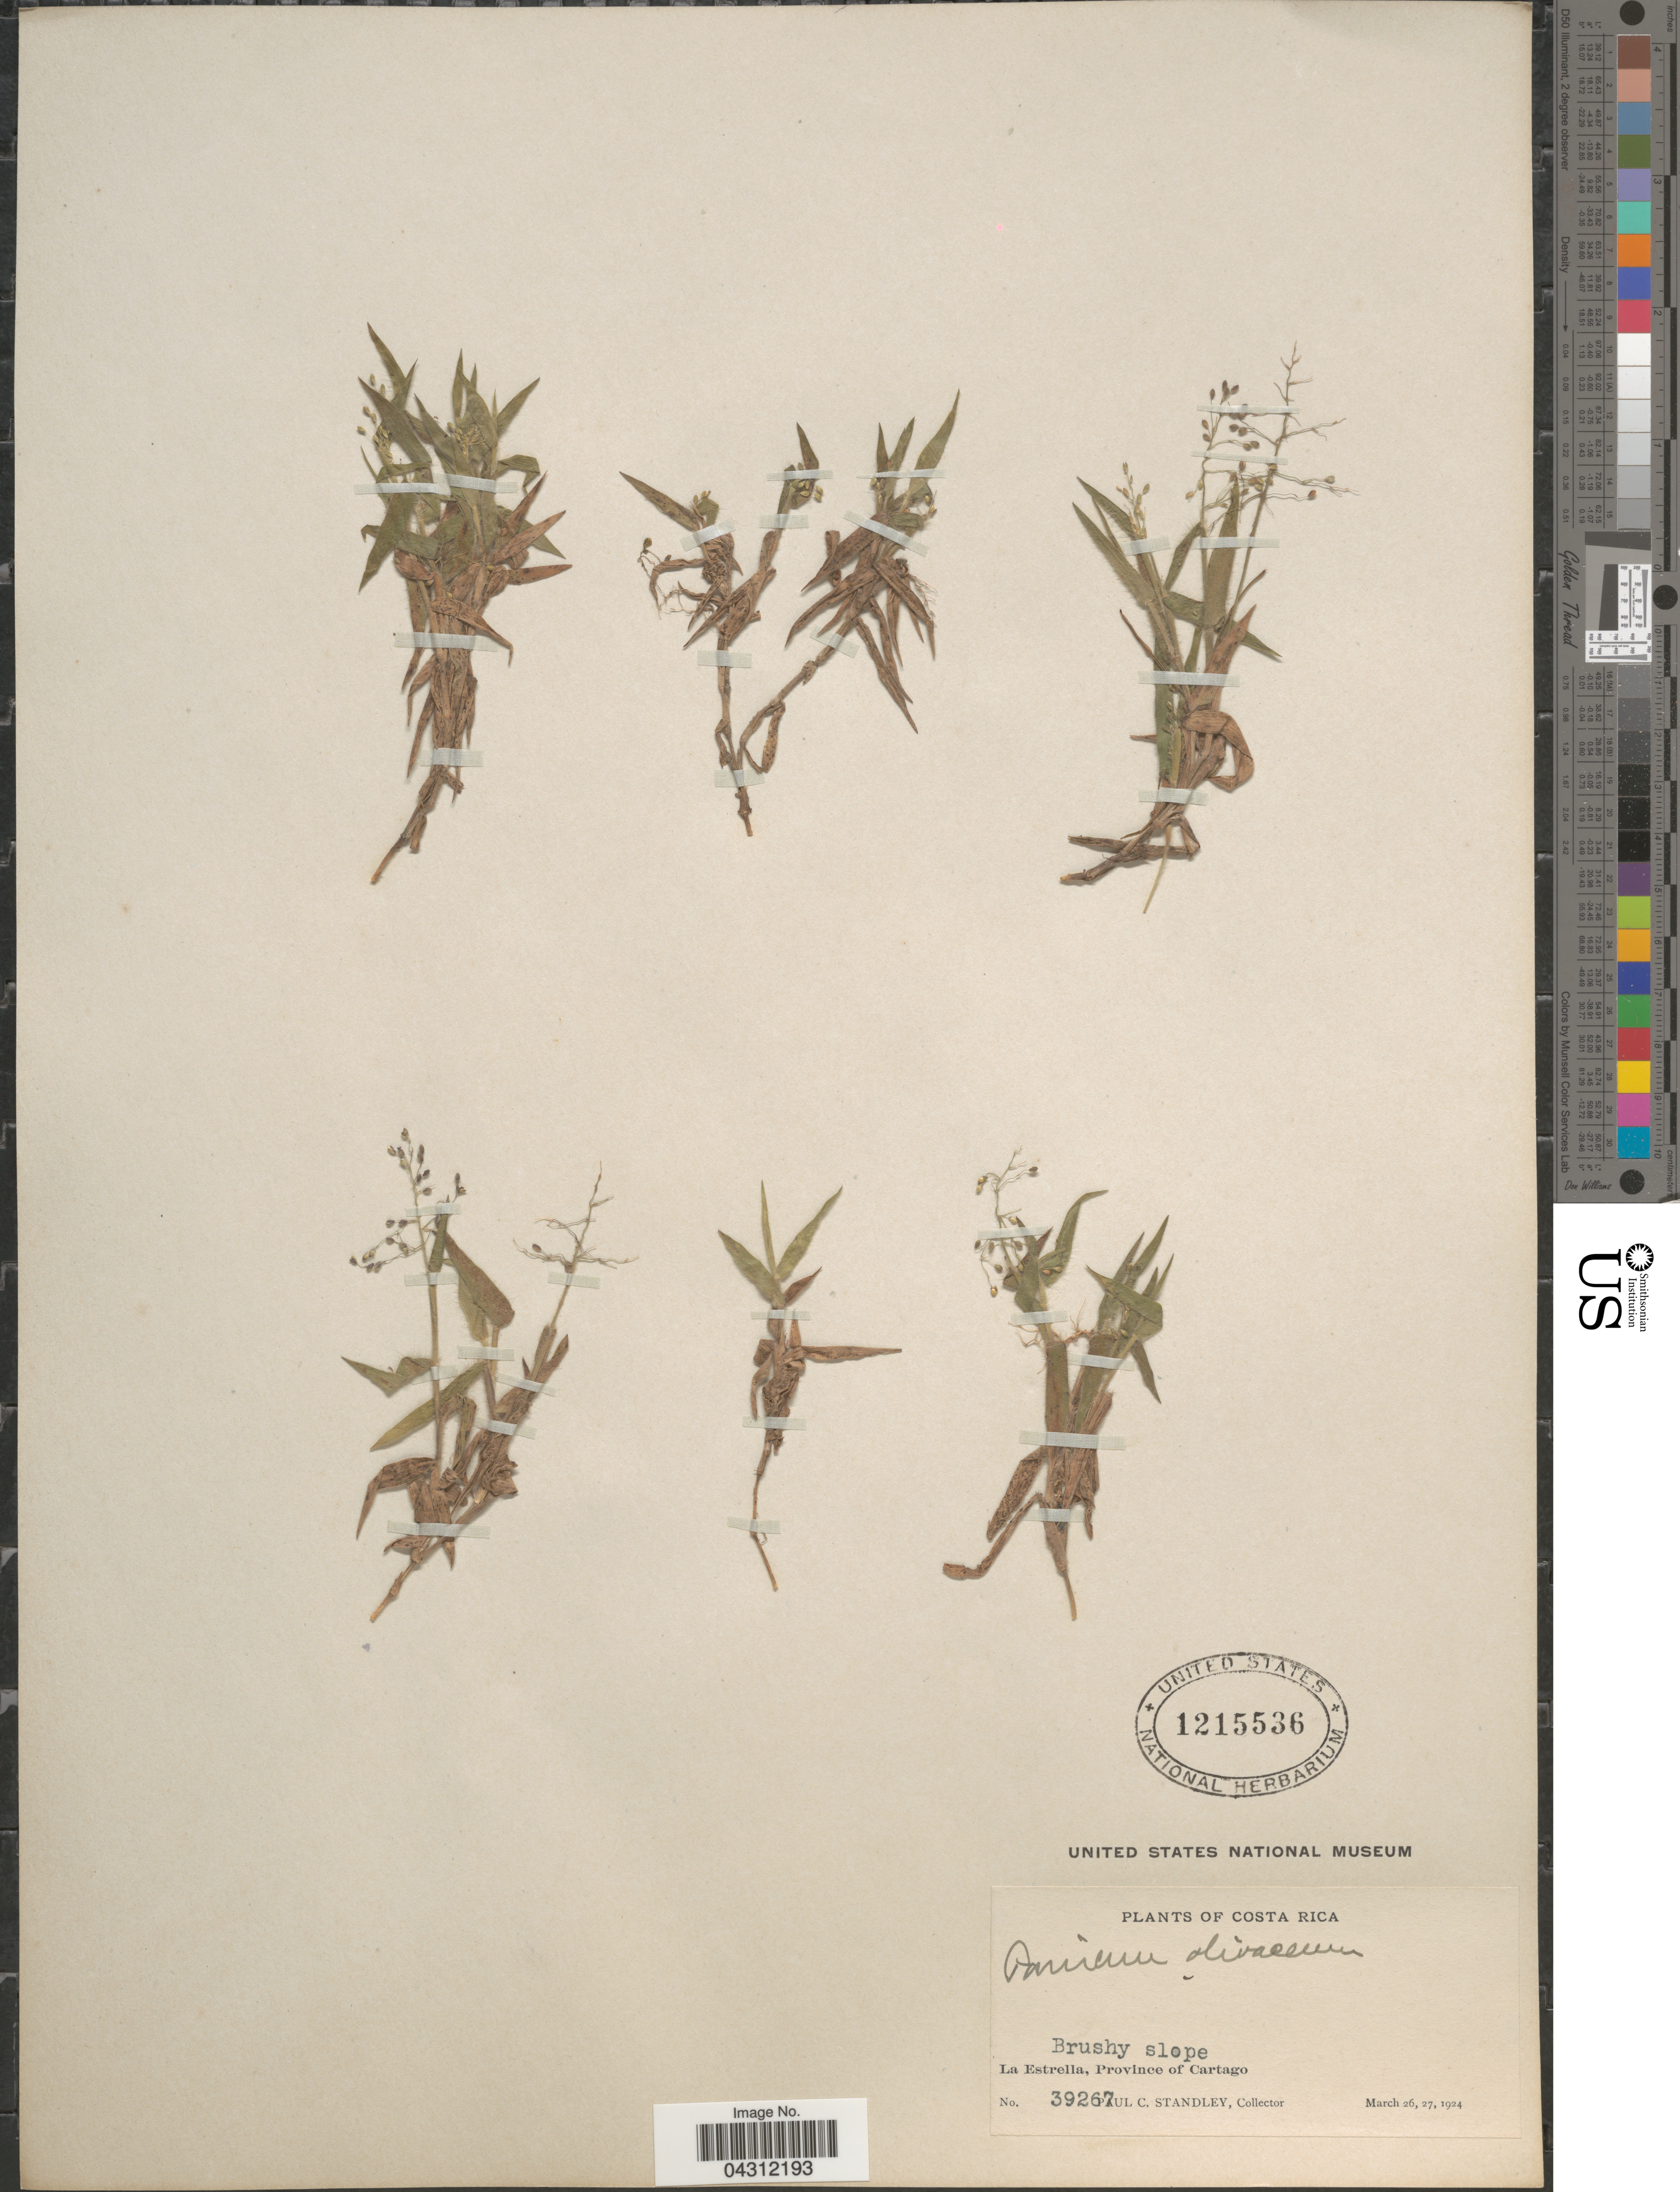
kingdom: Plantae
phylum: Tracheophyta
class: Liliopsida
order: Poales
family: Poaceae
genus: Dichanthelium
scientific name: Dichanthelium acuminatum var. acuminatum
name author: (Sw.) Gould & C.A. Clark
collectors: P. C. Standley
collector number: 39267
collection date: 1924-03-26/1924-03-27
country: Costa Rica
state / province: Cartago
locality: La Estrella.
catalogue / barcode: US 1215536